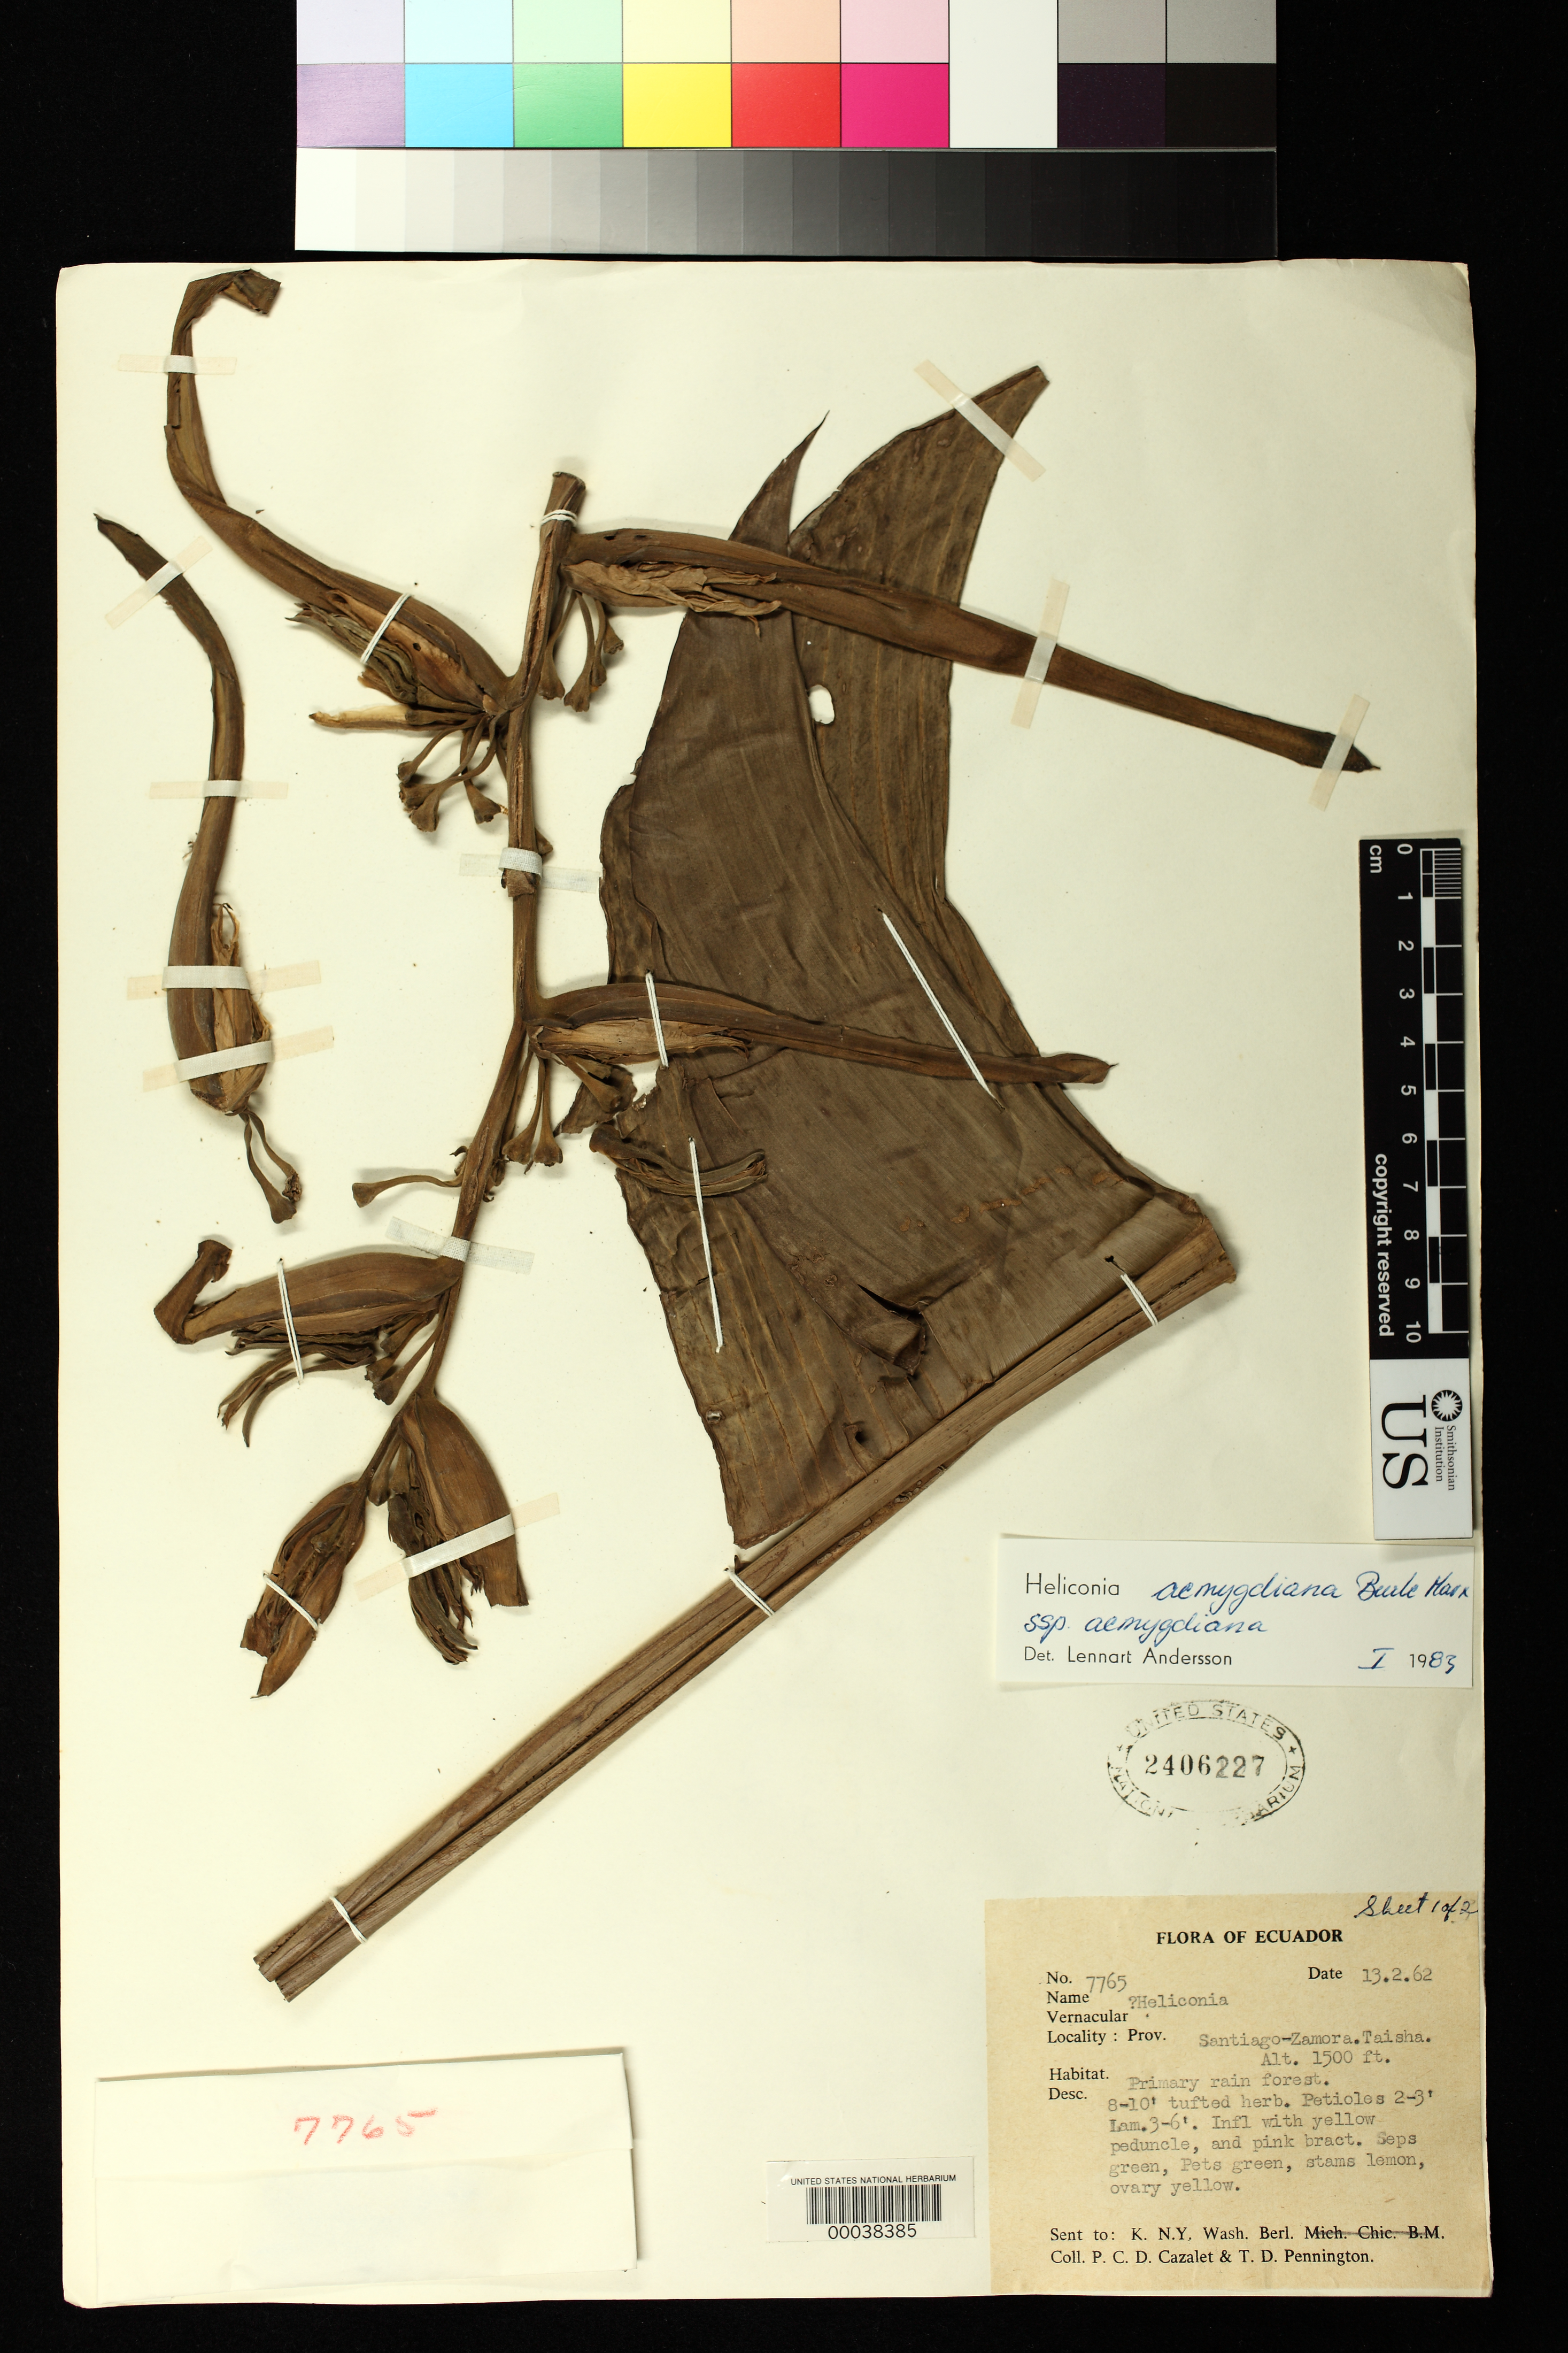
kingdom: Plantae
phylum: Tracheophyta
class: Liliopsida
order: Zingiberales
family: Heliconiaceae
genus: Heliconia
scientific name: Heliconia aemygdiana subsp. aemygdiana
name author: Burle-Marx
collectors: P. Cazalet & T. D. Pennington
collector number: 7765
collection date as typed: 13 Feb 1962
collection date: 1962-02-13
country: Ecuador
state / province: Morona-Santiago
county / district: Taisha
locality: Prov. Santiago-Zamora; taisha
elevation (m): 457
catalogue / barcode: US 2406227